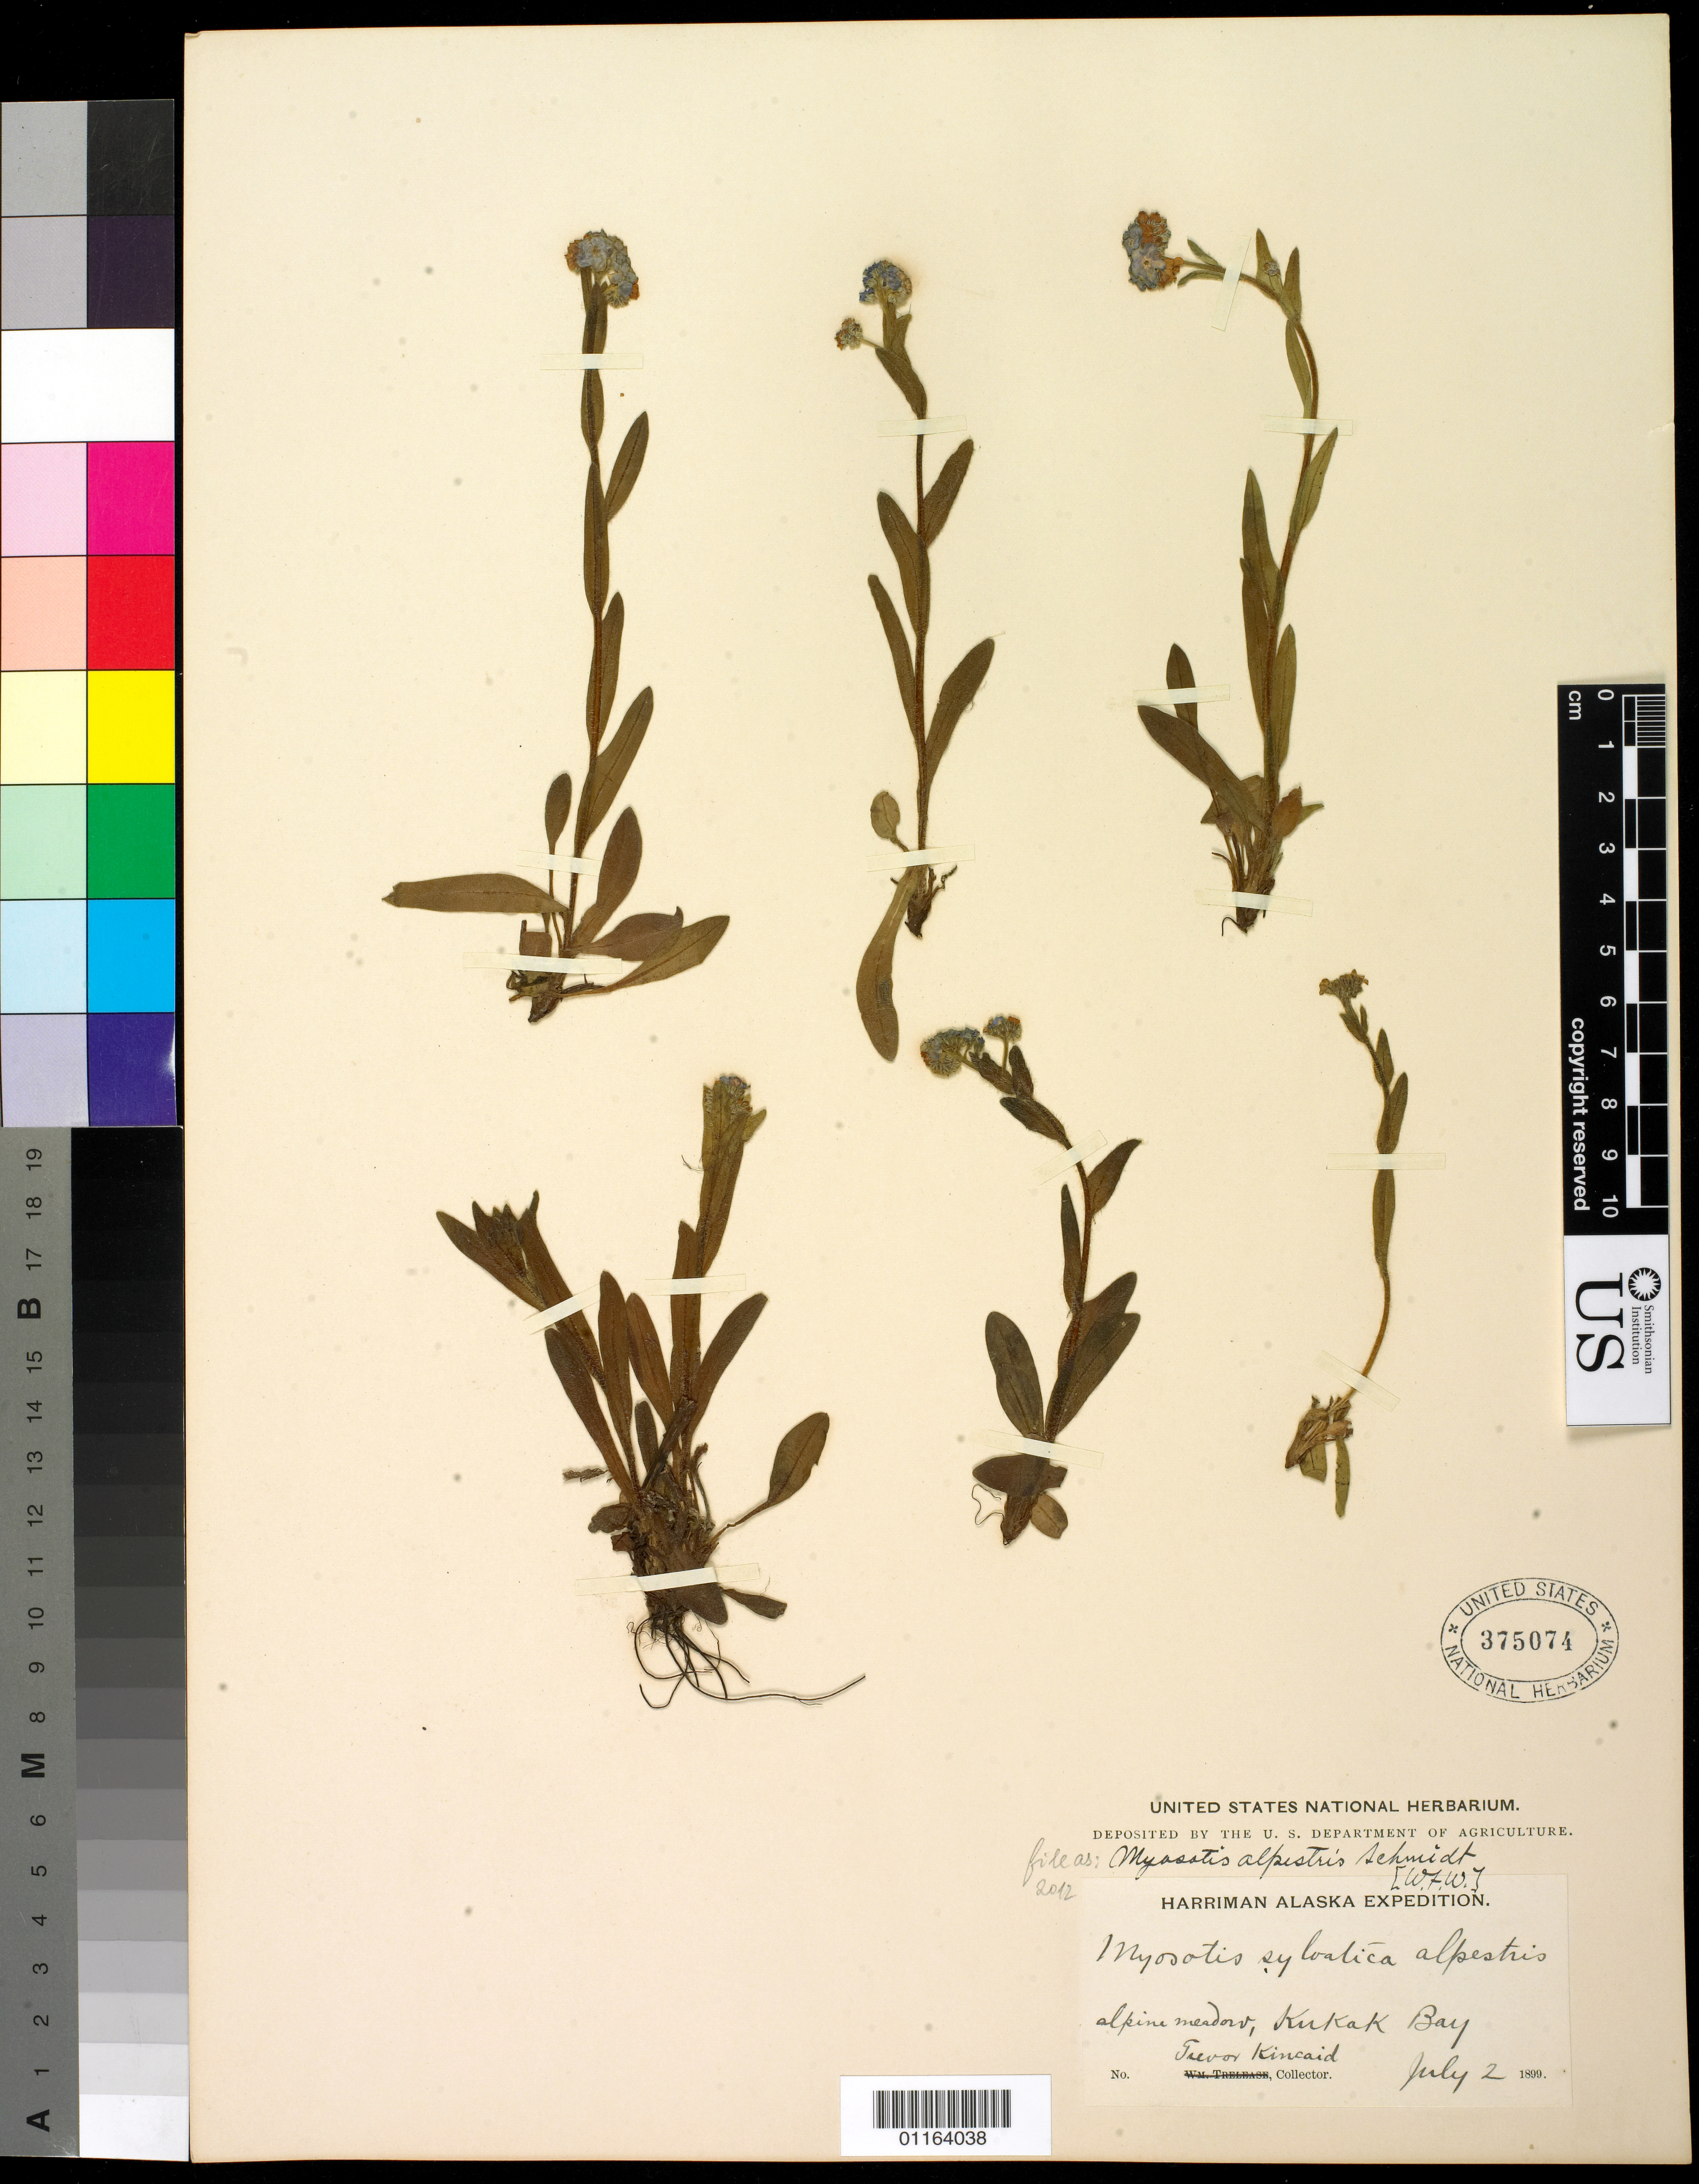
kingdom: Plantae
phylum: Tracheophyta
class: Magnoliopsida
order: Boraginales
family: Boraginaceae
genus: Myosotis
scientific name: Myosotis alpestris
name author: F.W. Schmidt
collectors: T. C. Kincaid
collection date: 1899-07-02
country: United States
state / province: Alaska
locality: Kukak Bay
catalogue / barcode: US 375074